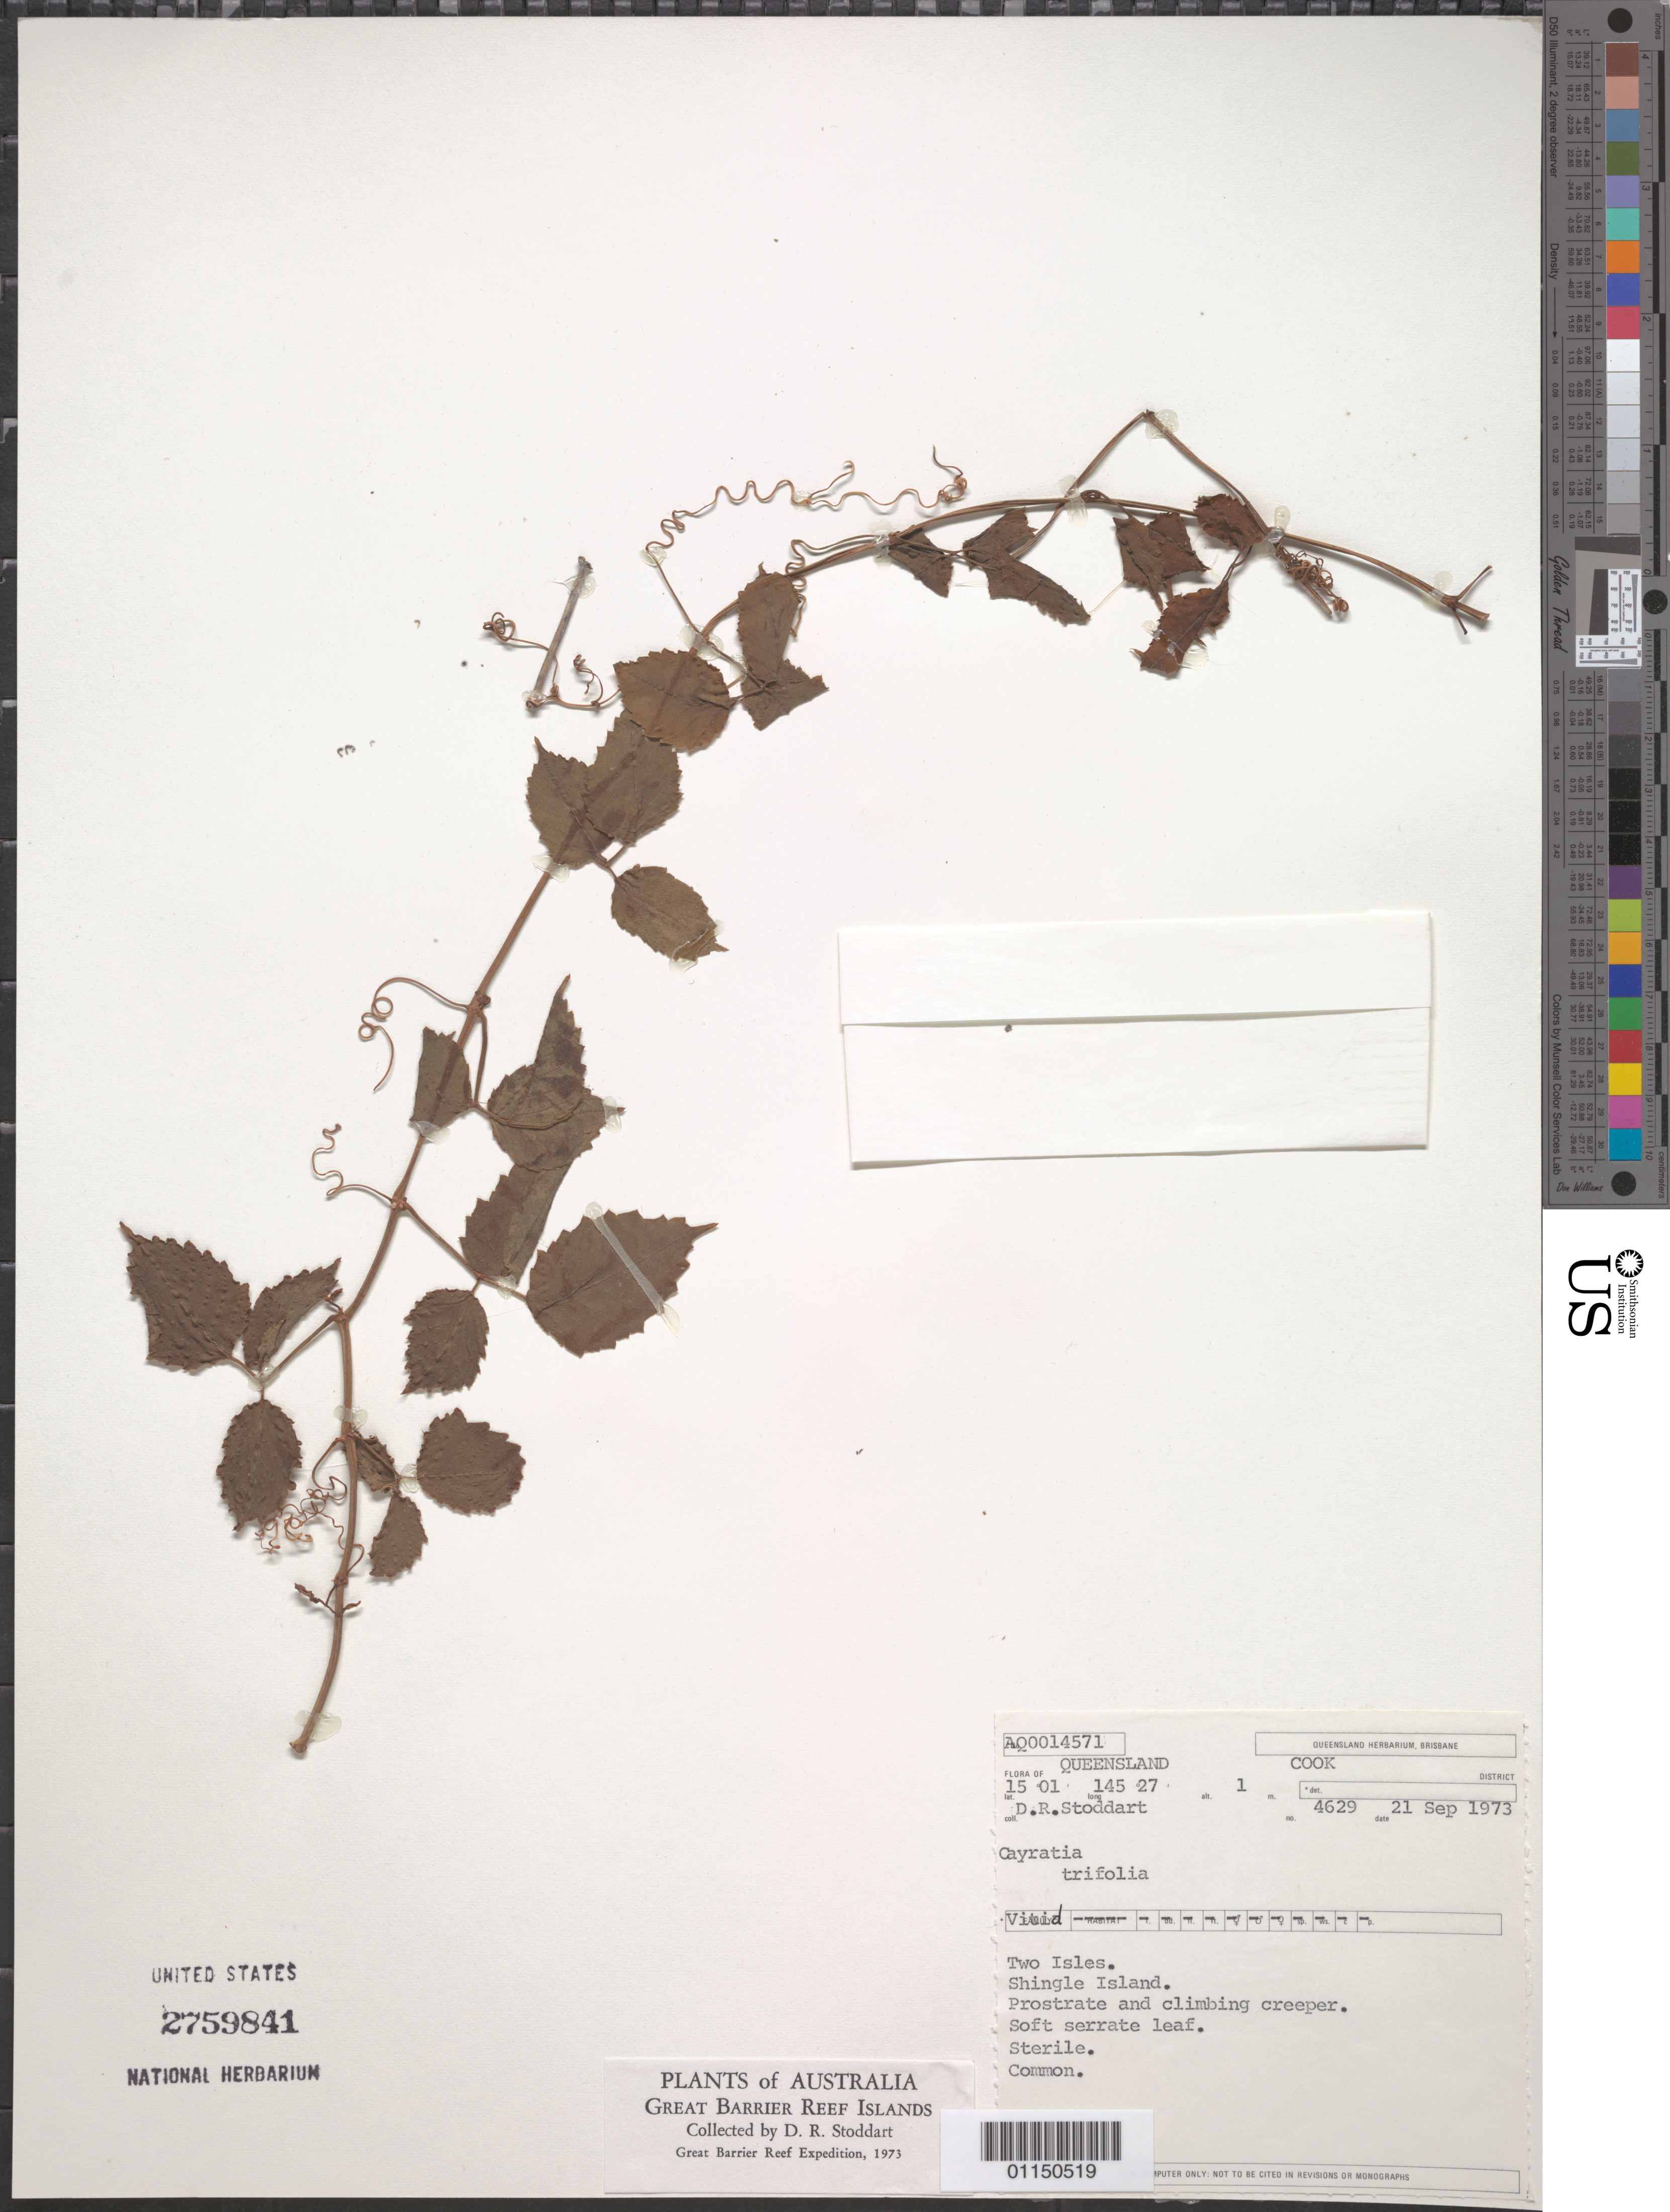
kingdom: Plantae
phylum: Tracheophyta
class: Magnoliopsida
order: Vitales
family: Vitaceae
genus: Causonis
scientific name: Causonis trifolia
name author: (L.) Mabb. & J. Wen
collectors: D. R. Stoddart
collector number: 4629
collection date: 1973-09-21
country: Australia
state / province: Queensland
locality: Great Barrier Reef Islands. Cook. Two Isles. Shingle Island.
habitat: Prostrate and climbing creeper. Common.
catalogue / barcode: US 2759841